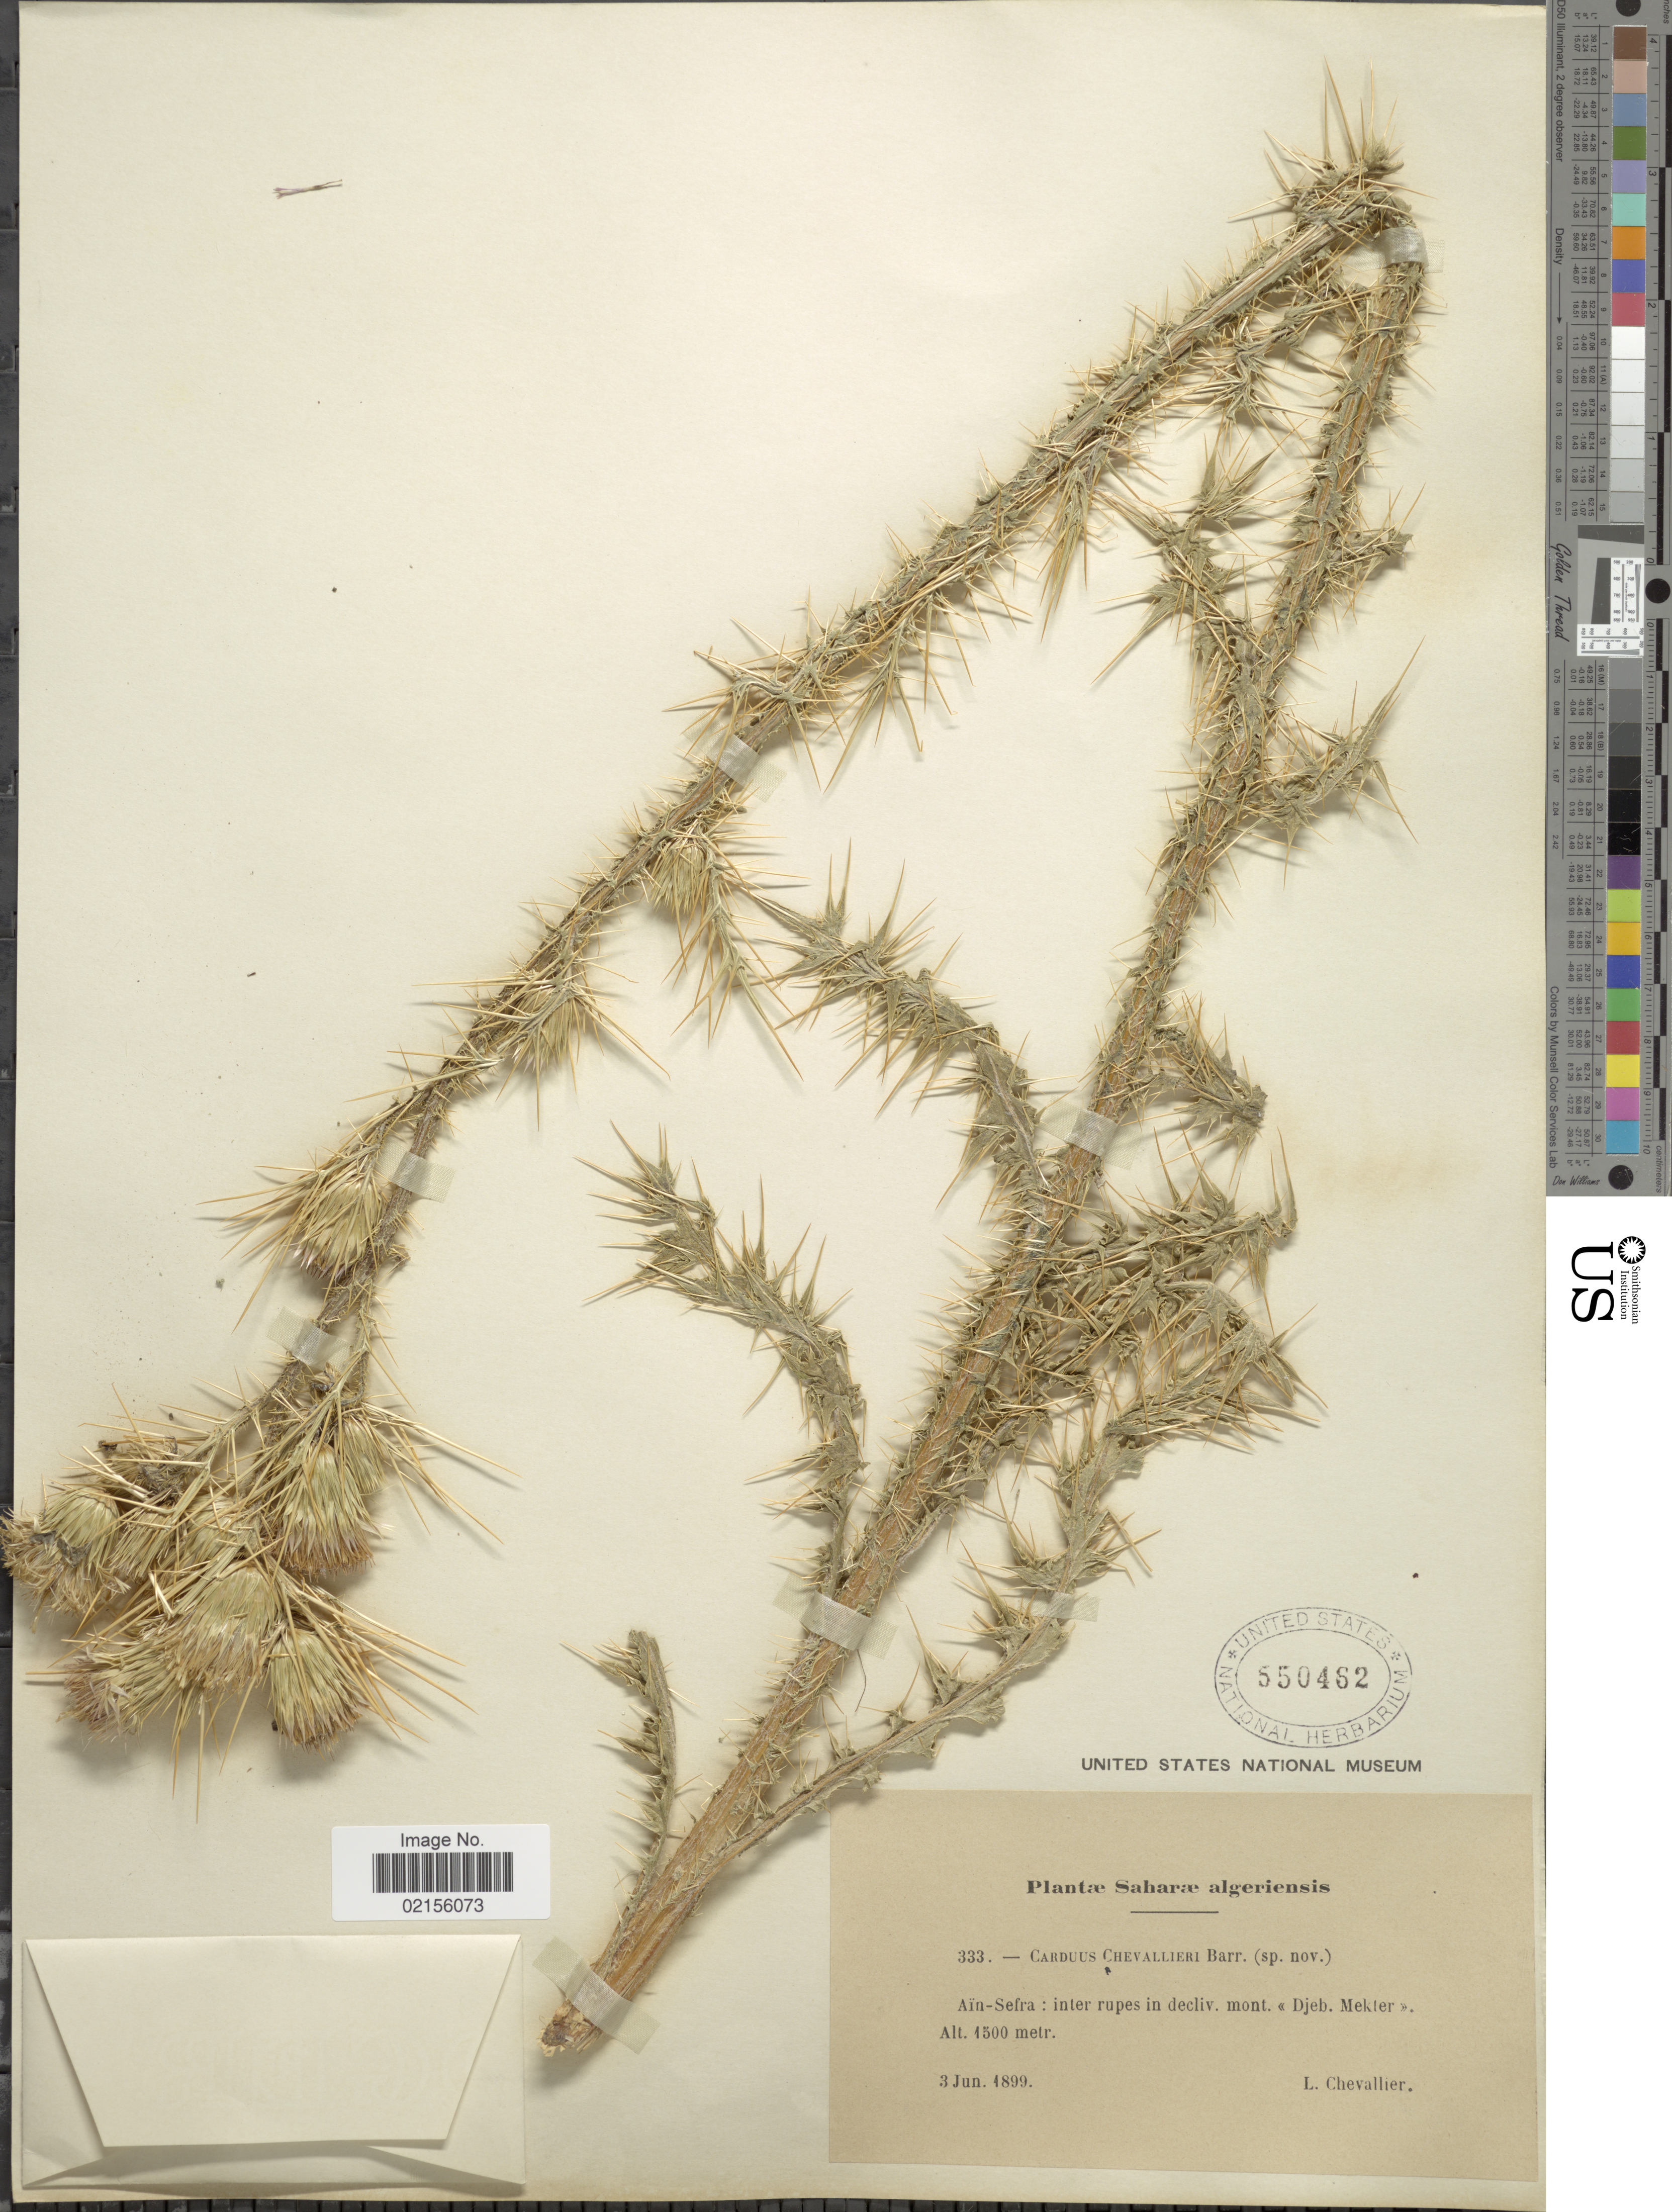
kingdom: Plantae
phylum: Tracheophyta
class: Magnoliopsida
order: Asterales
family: Asteraceae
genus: Carduus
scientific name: Carduus chevallieri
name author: Barratte ex Chevall.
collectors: J. Arechavaleta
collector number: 333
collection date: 1899-06-03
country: Algeria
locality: Saharæ algeriensis, Aïn-Sefra: inter rupes in decliv. mont <<Djeb. Mekte>>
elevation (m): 1500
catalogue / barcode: US 550462